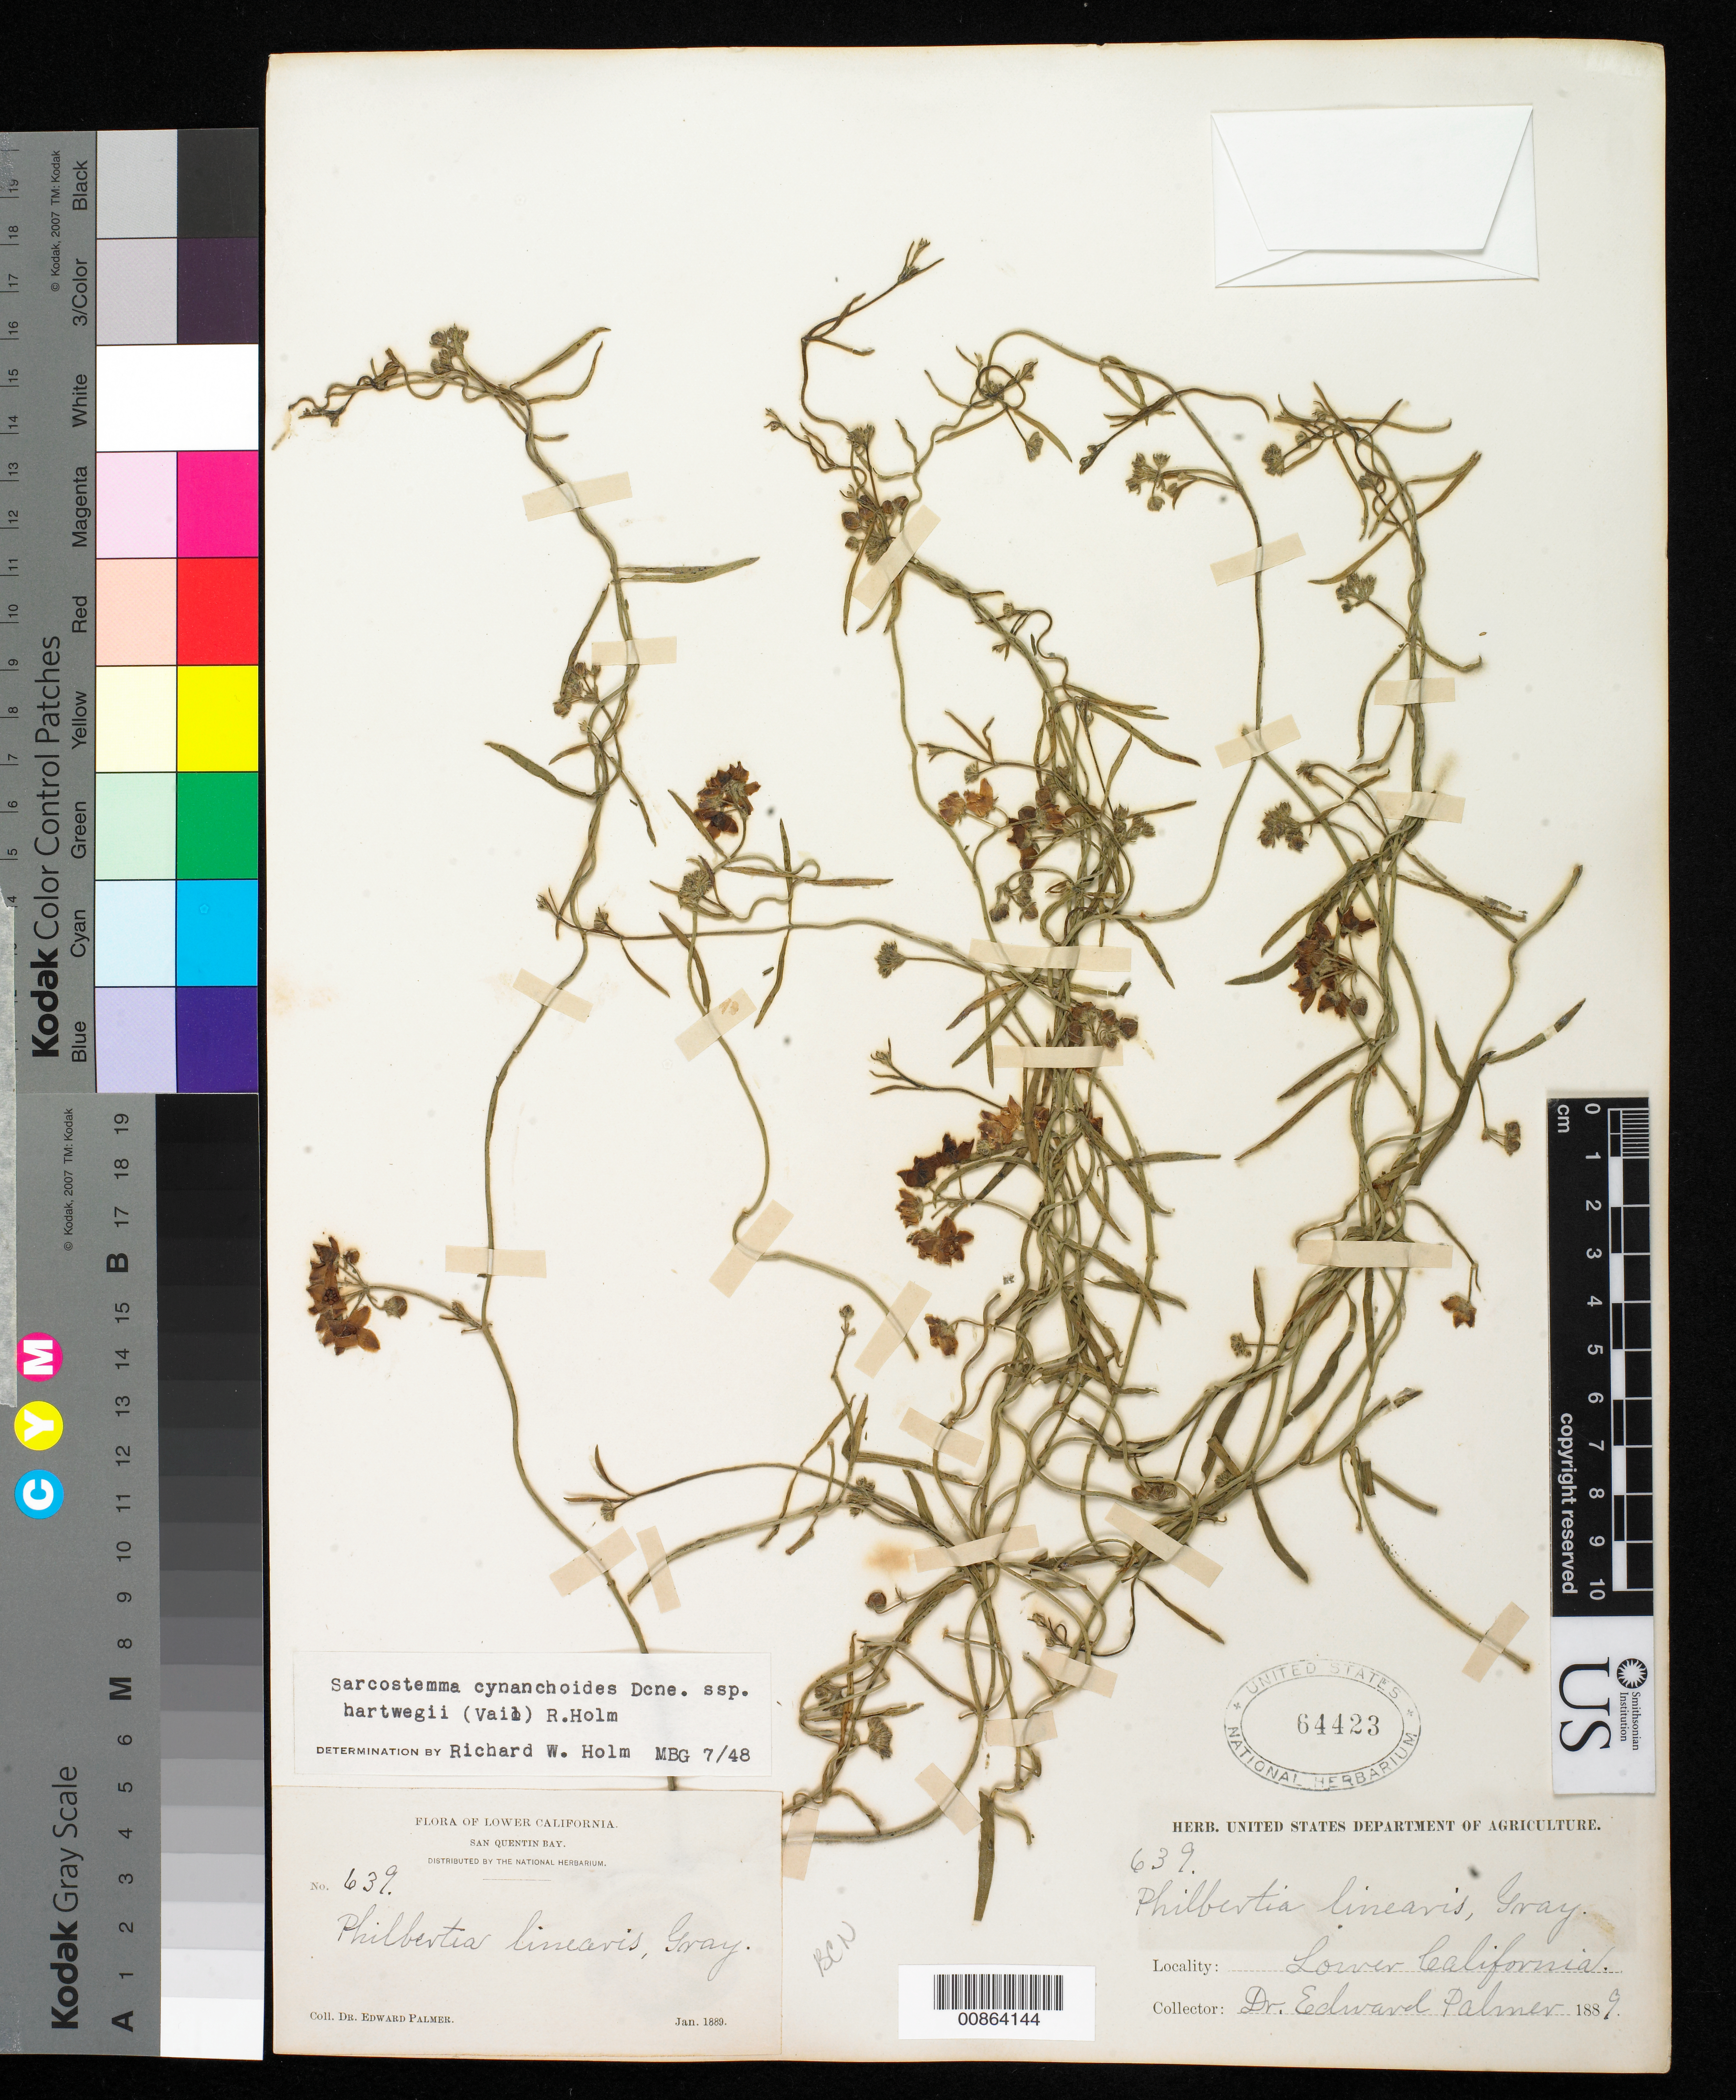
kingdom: Plantae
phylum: Tracheophyta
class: Magnoliopsida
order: Gentianales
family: Apocynaceae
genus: Sarcostemma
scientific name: Sarcostemma cynanchoides subsp. hartwegii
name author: (Vail) R.W. Holm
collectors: E. Palmer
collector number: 639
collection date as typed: Jan 1889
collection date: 1889-01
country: Mexico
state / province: Baja California Norte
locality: San Quentin Bay, Baja California.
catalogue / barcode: US 64423